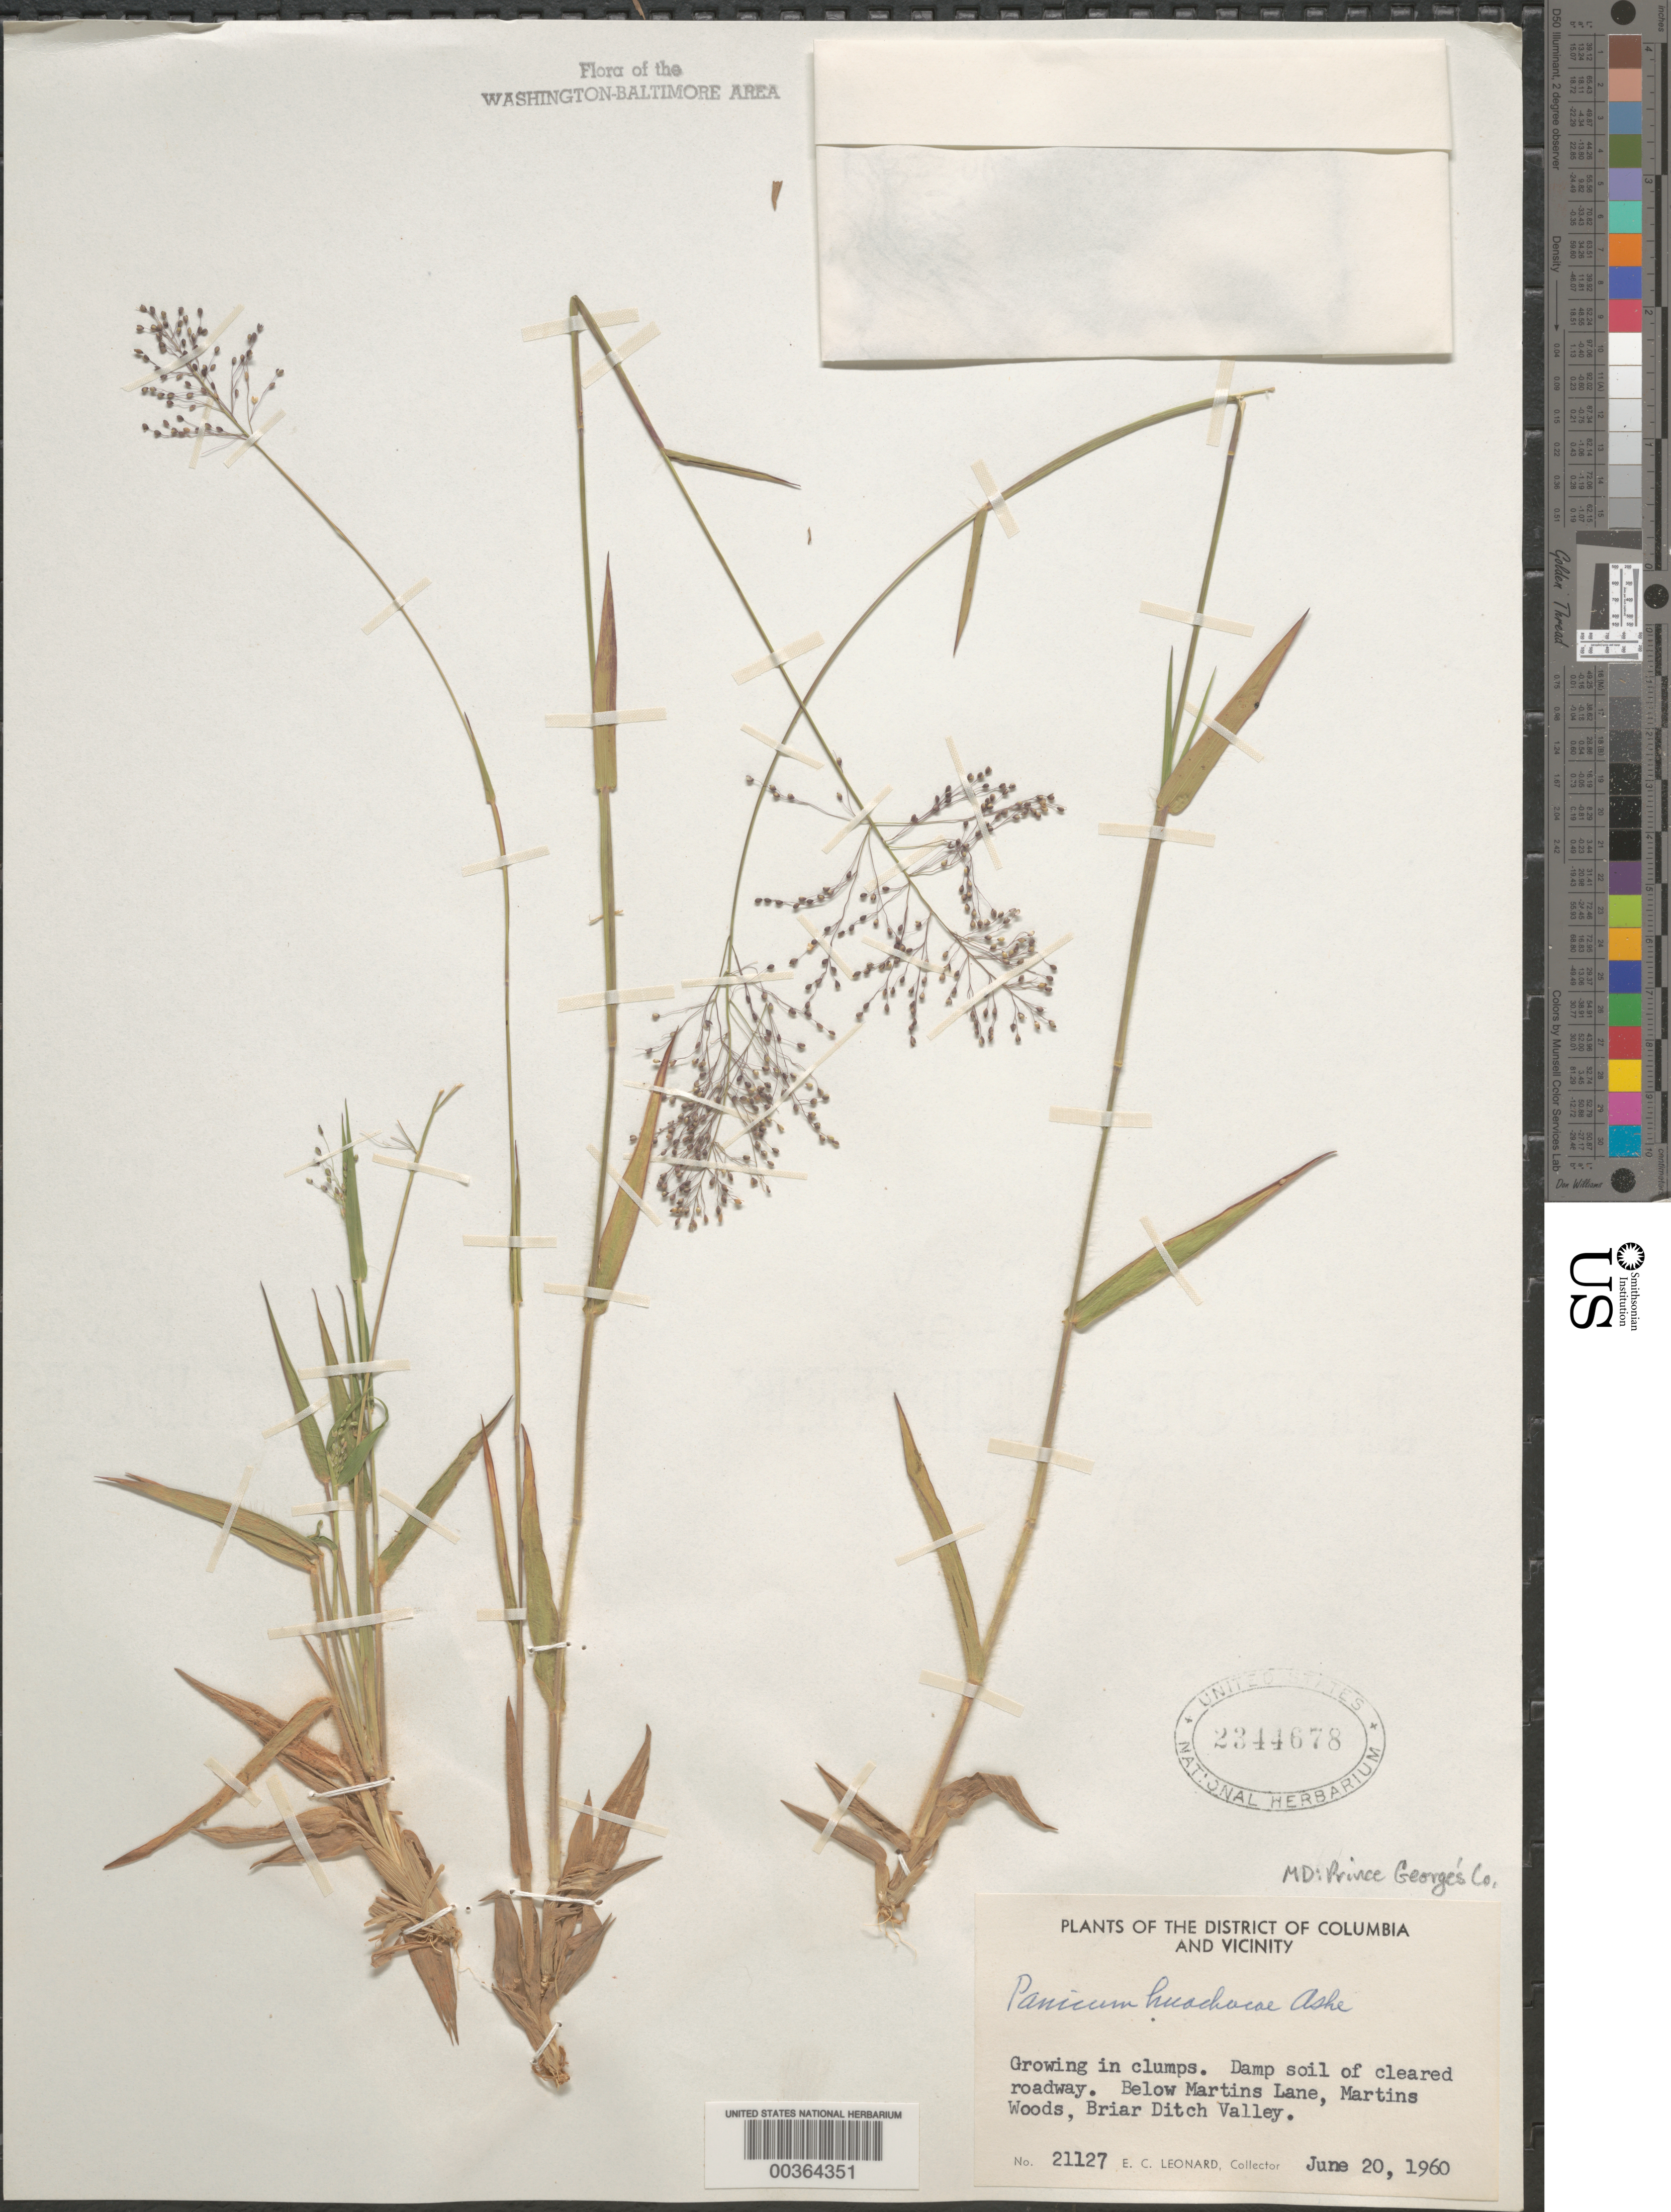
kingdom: Plantae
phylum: Tracheophyta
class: Liliopsida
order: Poales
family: Poaceae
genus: Dichanthelium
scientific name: Dichanthelium acuminatum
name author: (Sw.) Gould & C.A. Clark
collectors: E. C. Leonard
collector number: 21127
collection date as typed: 20 Jun 1960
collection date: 1960-06-20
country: United States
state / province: Maryland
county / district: Prince George's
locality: Below Martins Lane, Briar Ditch Valley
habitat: Damp soil of cleared roadway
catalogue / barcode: US 2344678